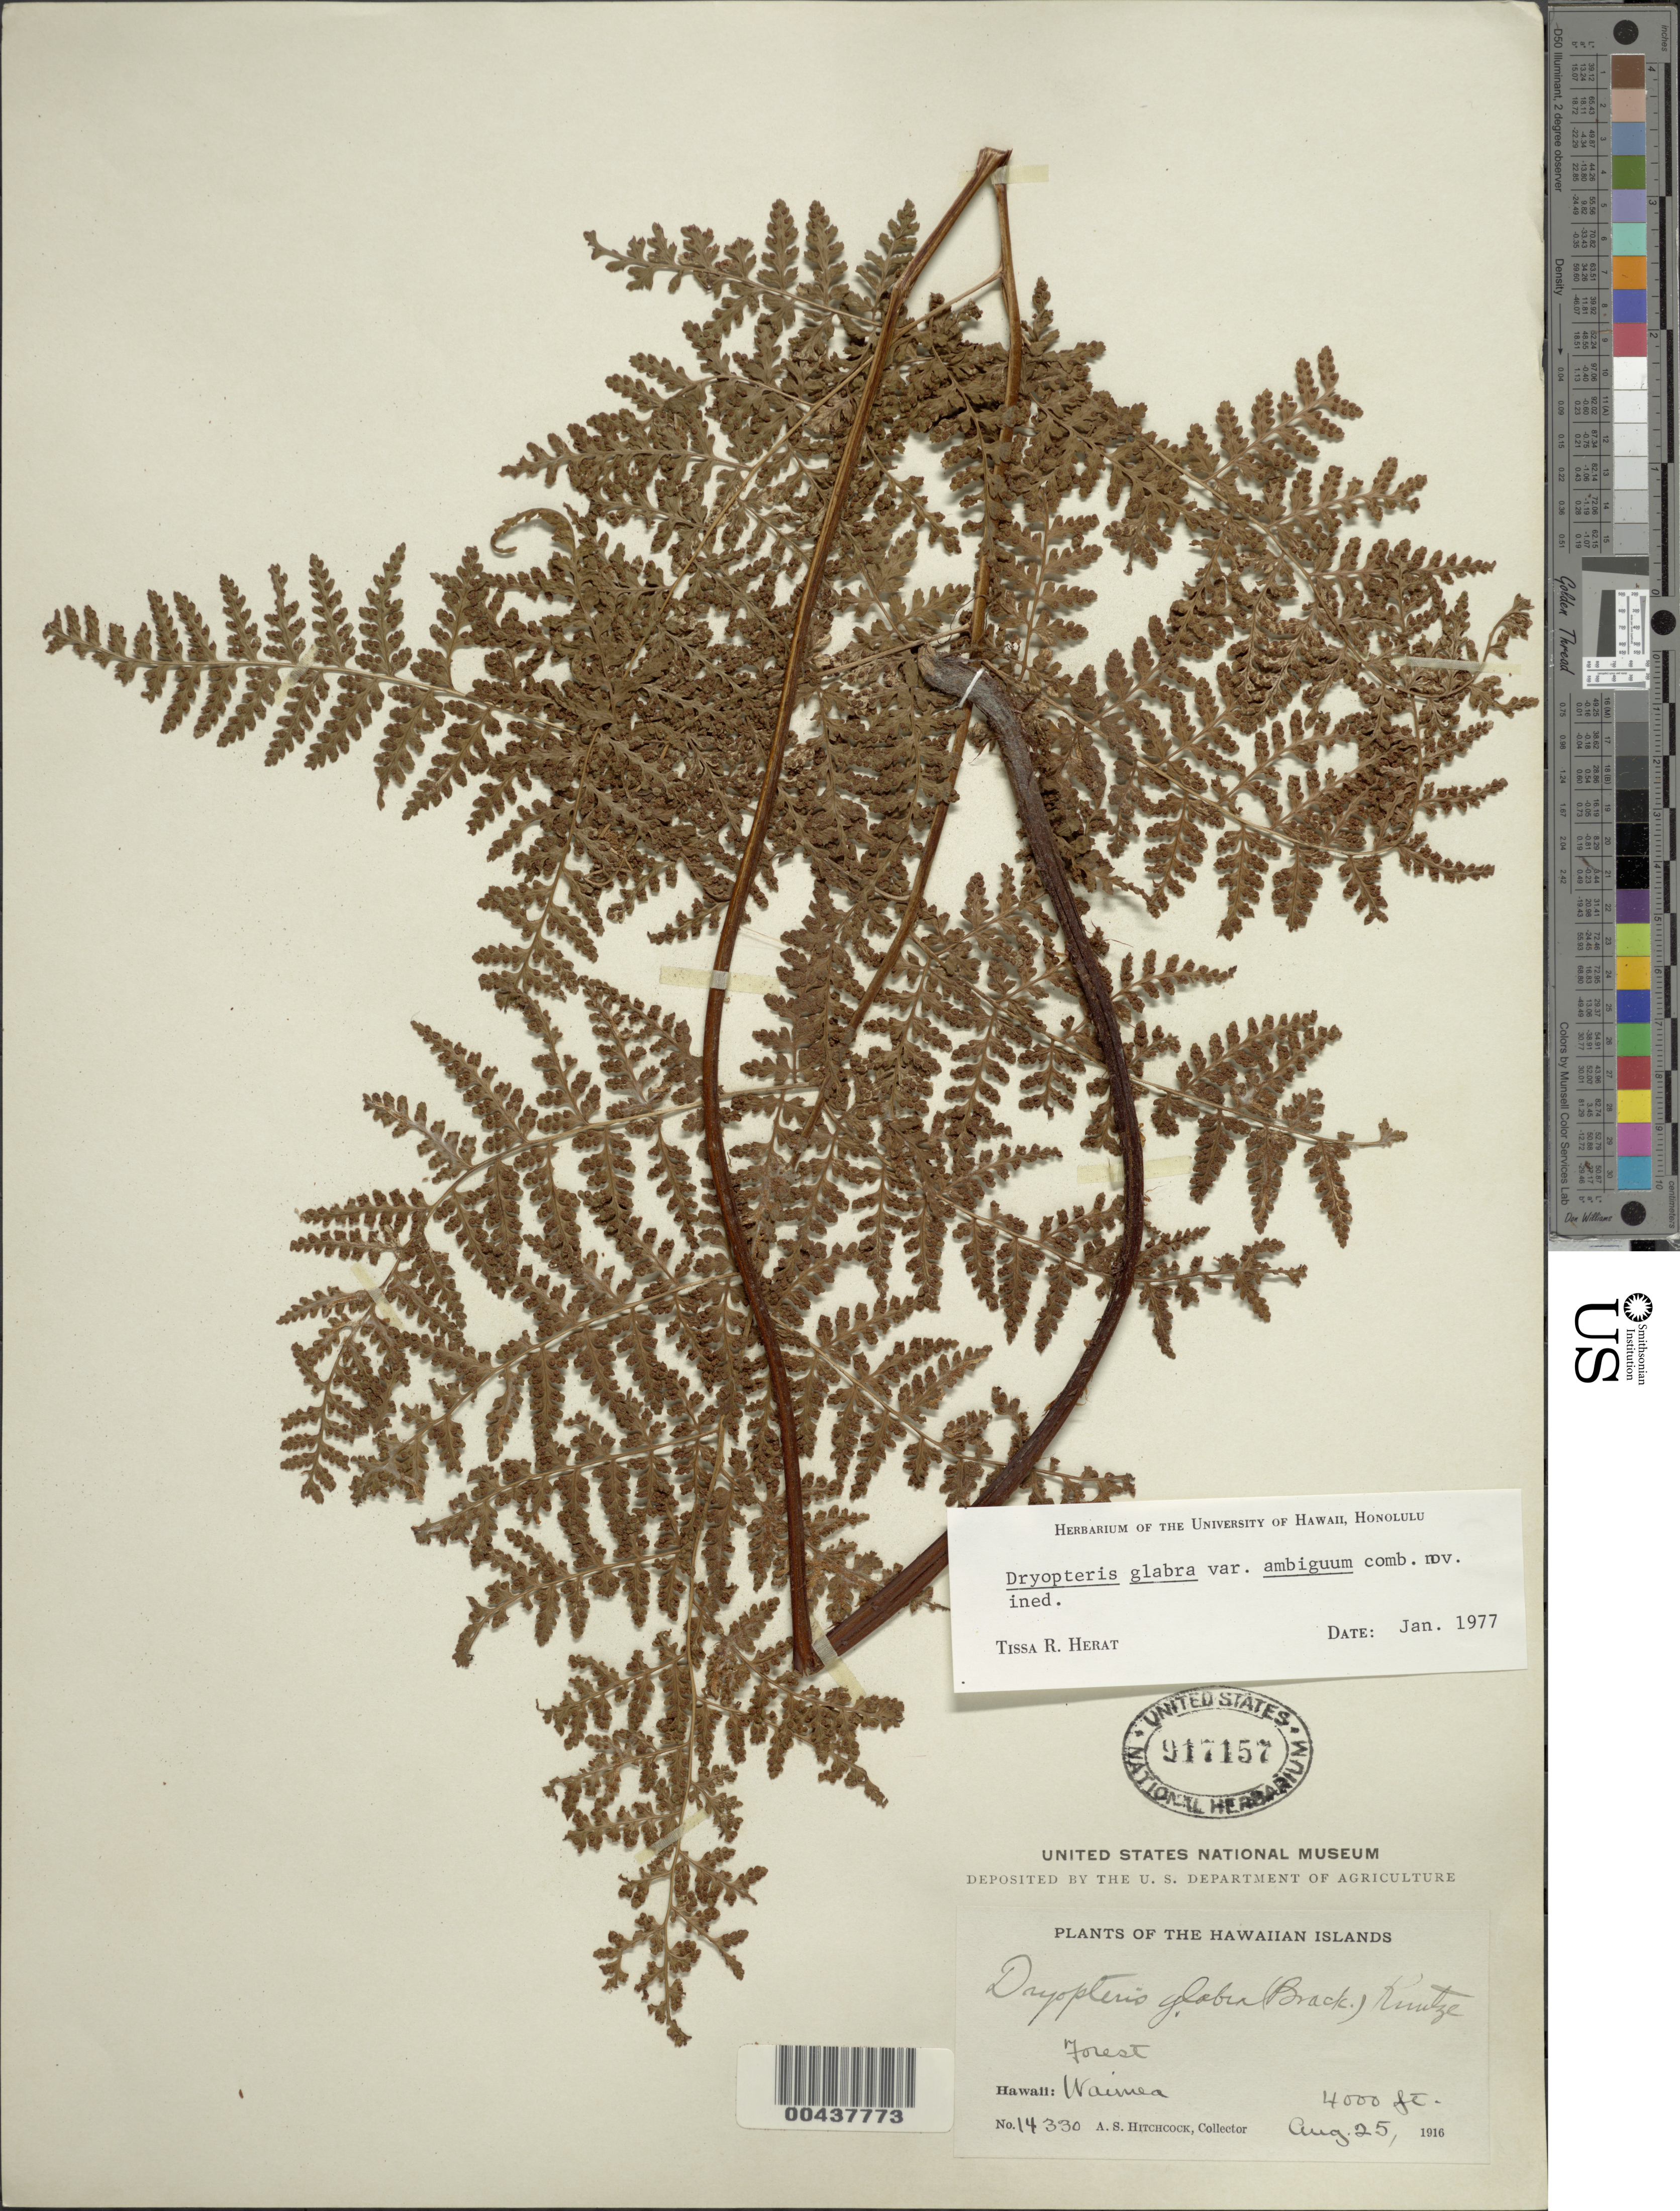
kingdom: Plantae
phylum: Tracheophyta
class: Polypodiopsida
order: Polypodiales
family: Dryopteridaceae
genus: Dryopteris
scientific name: Dryopteris glabra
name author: (Brack.) Kuntze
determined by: Hreat, T. R.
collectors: A. S. Hitchcock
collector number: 14330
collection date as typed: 25 Aug 1916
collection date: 1916-08-25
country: United States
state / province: Hawaii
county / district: Kauai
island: Kaua'i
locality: Waimea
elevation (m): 1219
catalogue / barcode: US 917157